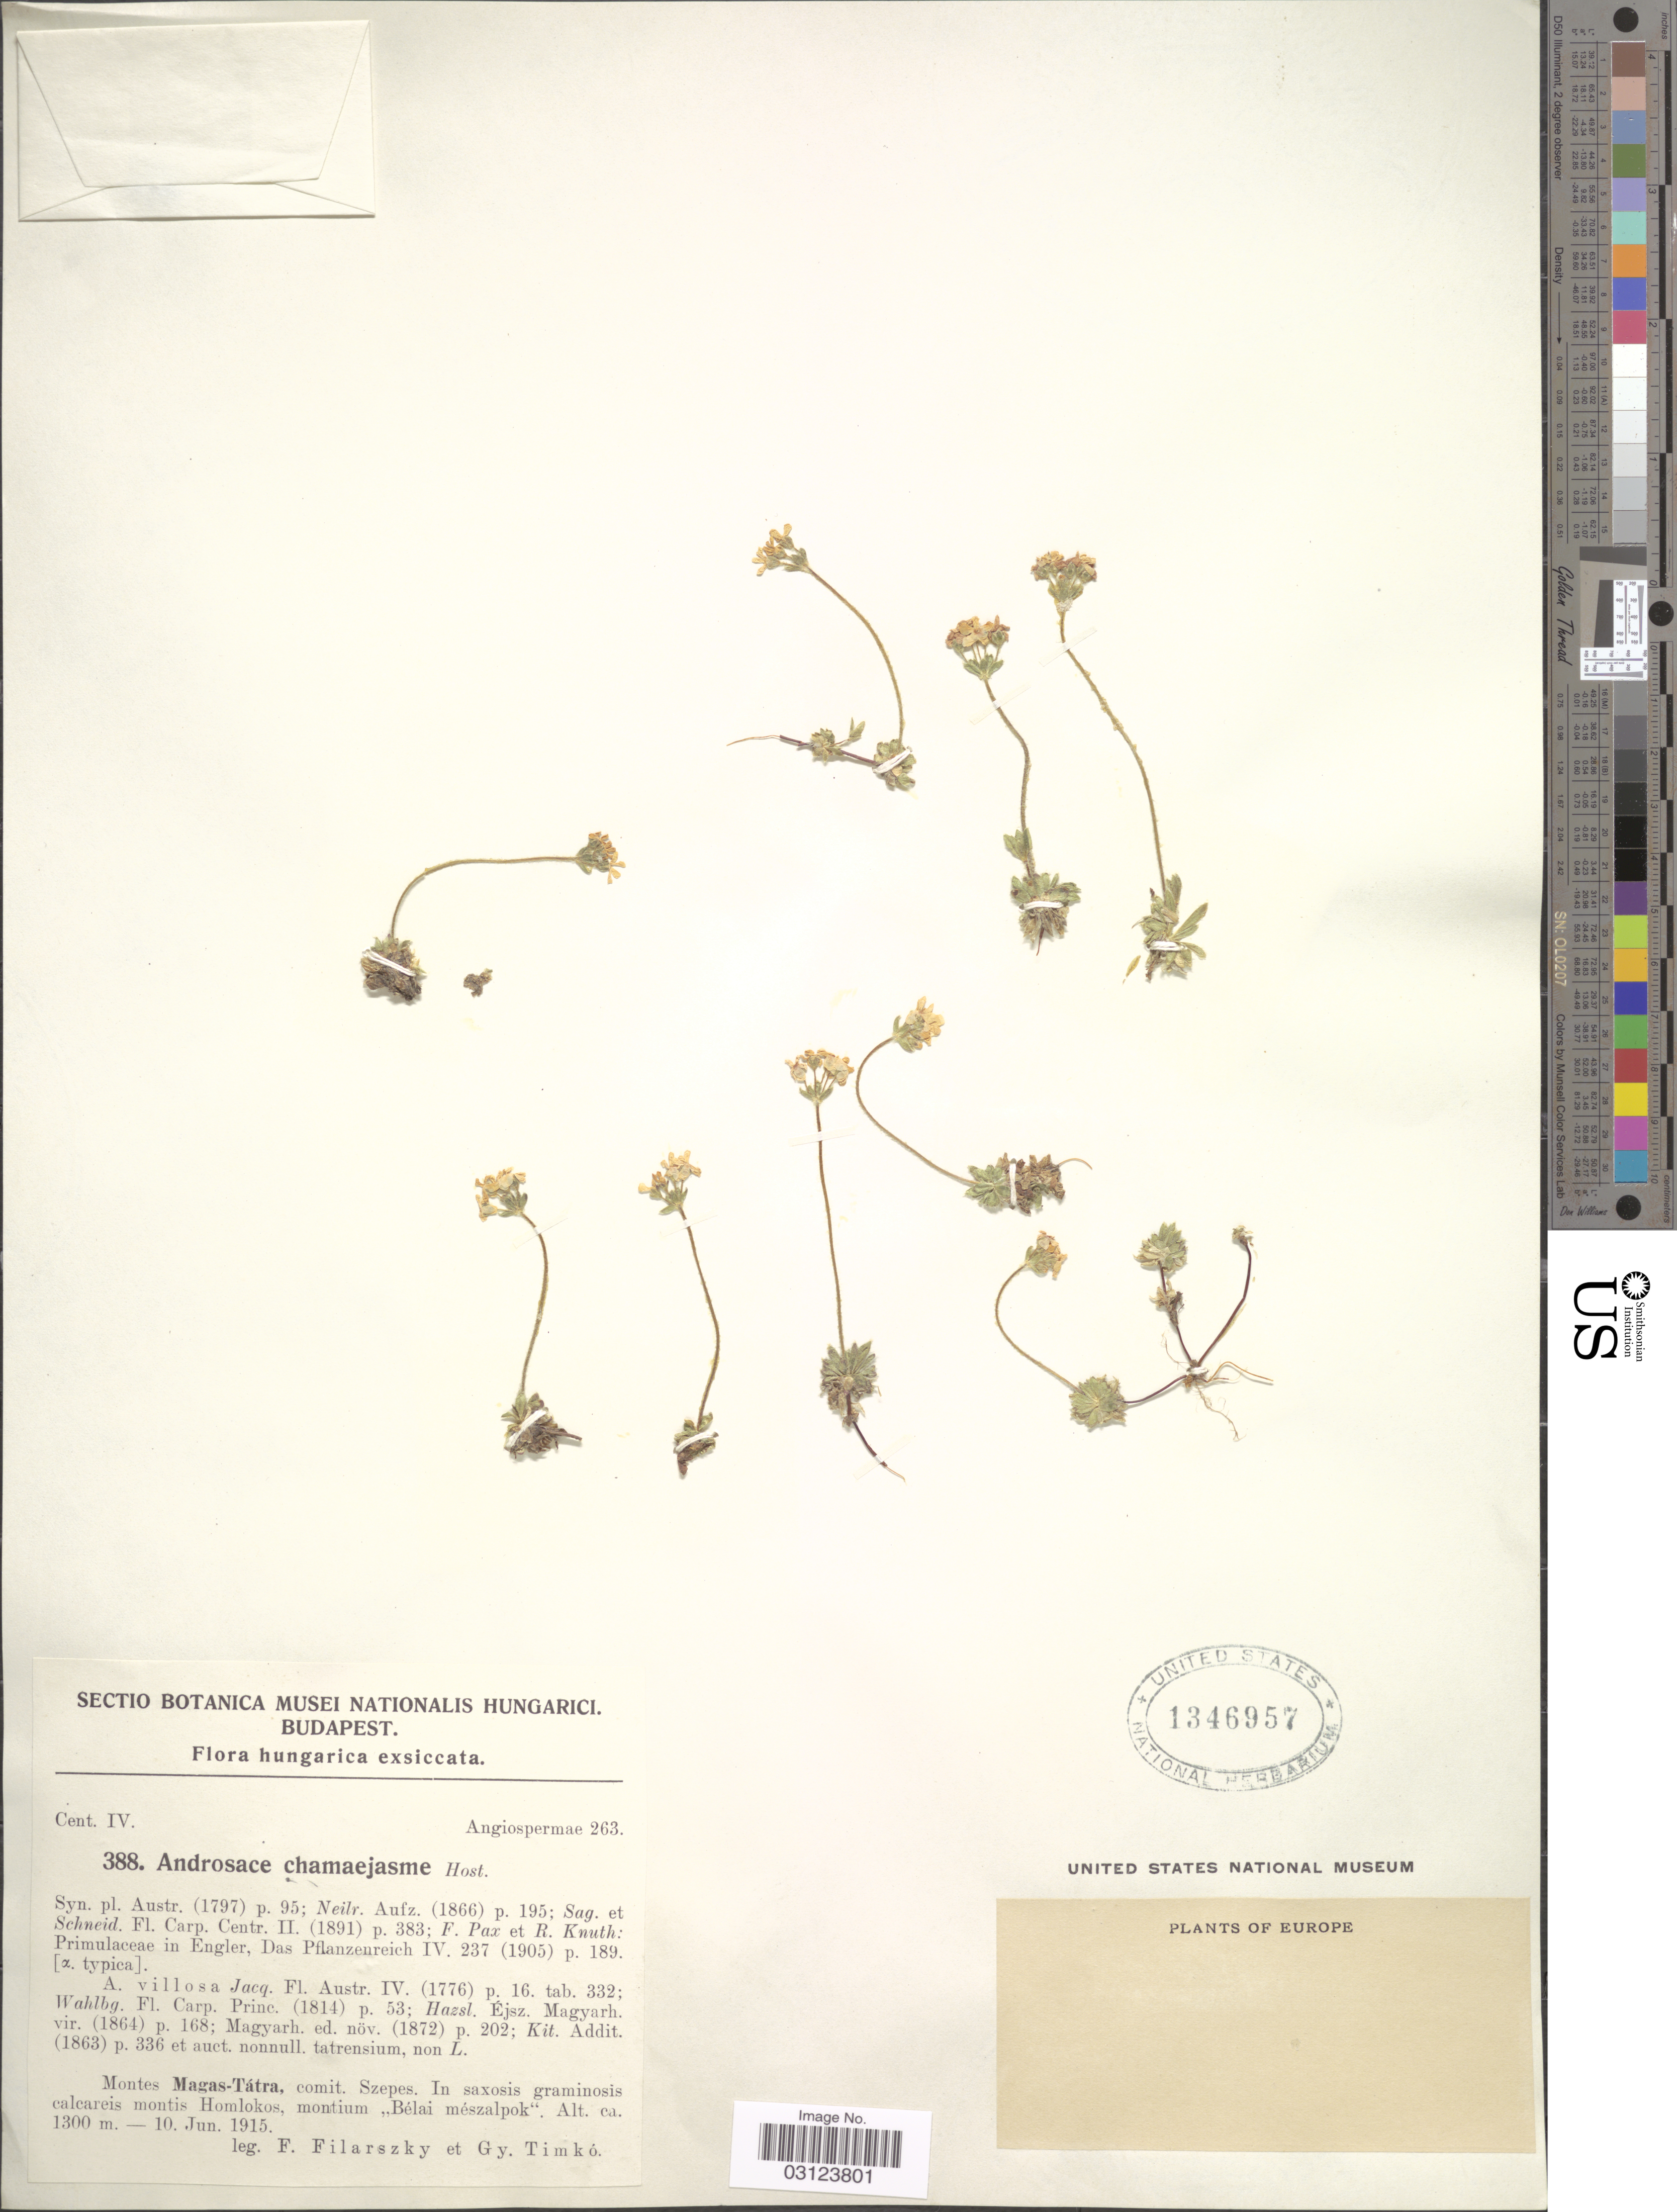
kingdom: Plantae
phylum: Tracheophyta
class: Magnoliopsida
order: Ericales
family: Primulaceae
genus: Androsace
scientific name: Androsace chamaejasme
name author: Wulfen ex Host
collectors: F. Filarszky & G. Timko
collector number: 388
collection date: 1915-06-10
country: Hungary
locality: Montes Magas-Tátra, comit. Szepes. In saxosis graminosos calcareis montis Homlokos, montium "Belai mészalpok".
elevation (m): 1300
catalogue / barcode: US 1346957